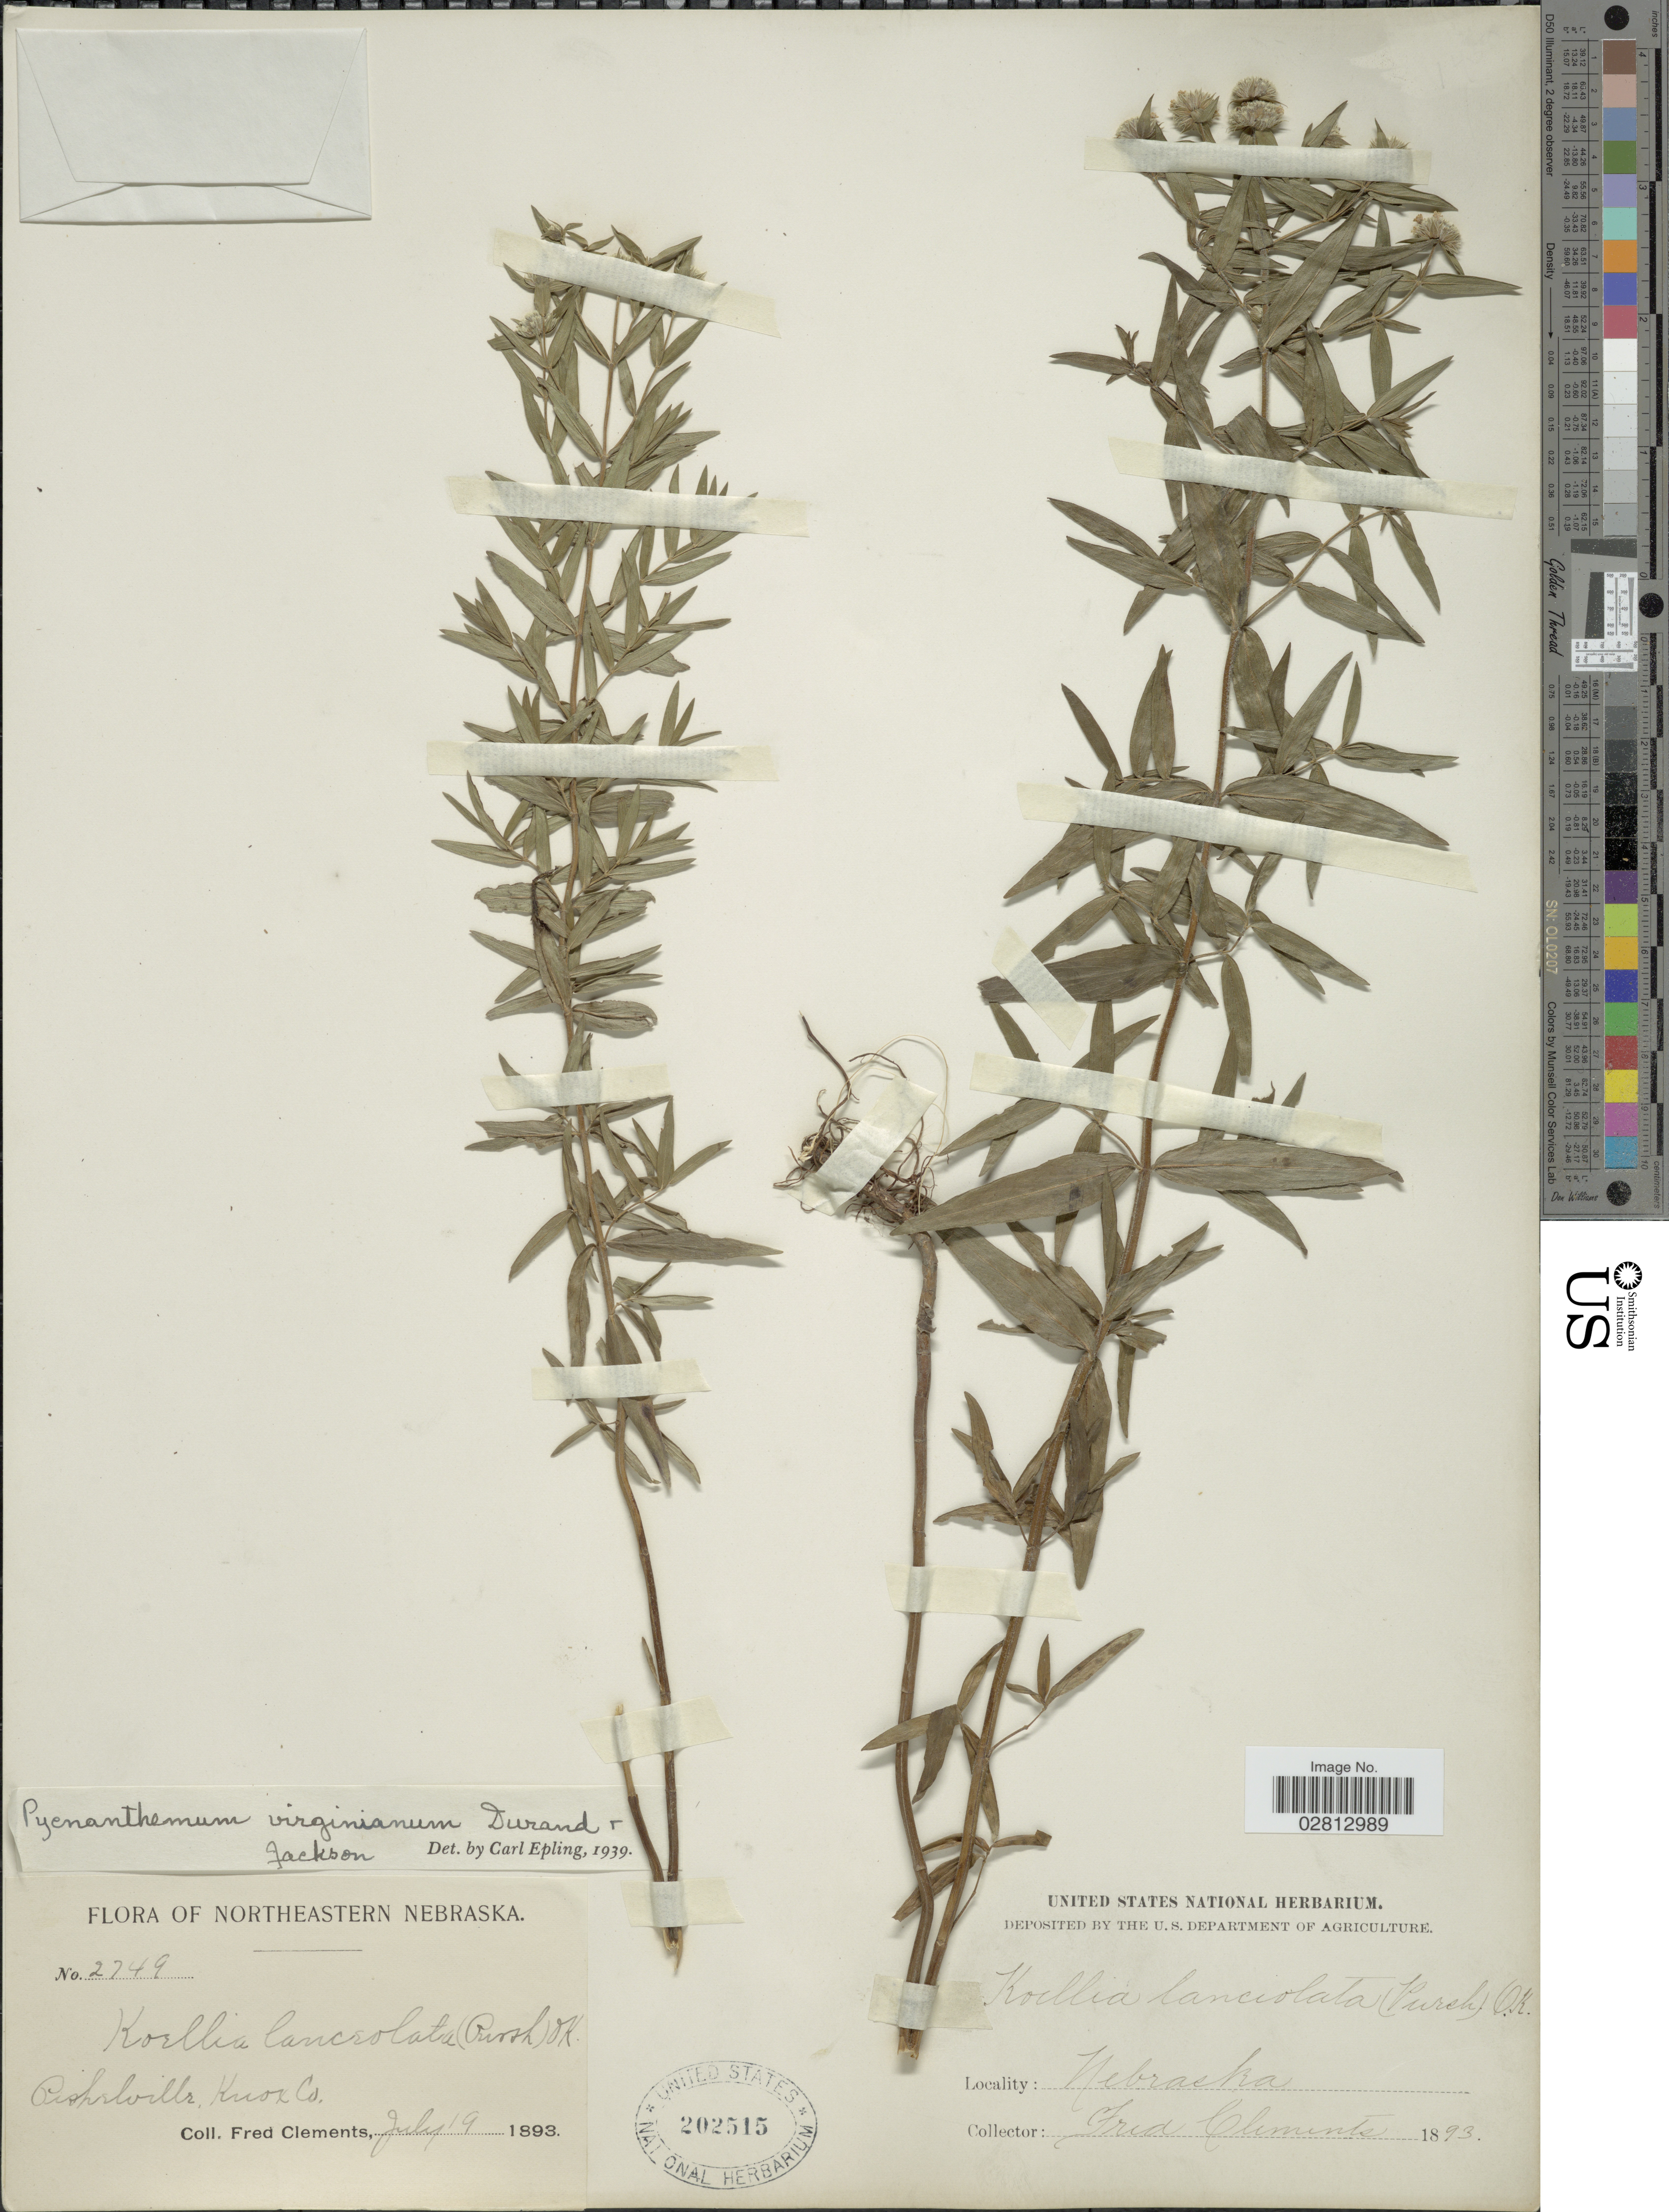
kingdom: Plantae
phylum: Tracheophyta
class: Magnoliopsida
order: Lamiales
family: Lamiaceae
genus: Pycnanthemum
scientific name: Pycnanthemum virginianum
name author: (L.) Durand & B.D. Jacks. ex B.L. Rob. & Fernald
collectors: F. Clements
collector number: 2749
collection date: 1893-07-19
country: United States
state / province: Nebraska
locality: Northeastern Nebraska. Pisheville, Knox Co.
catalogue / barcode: US 202515